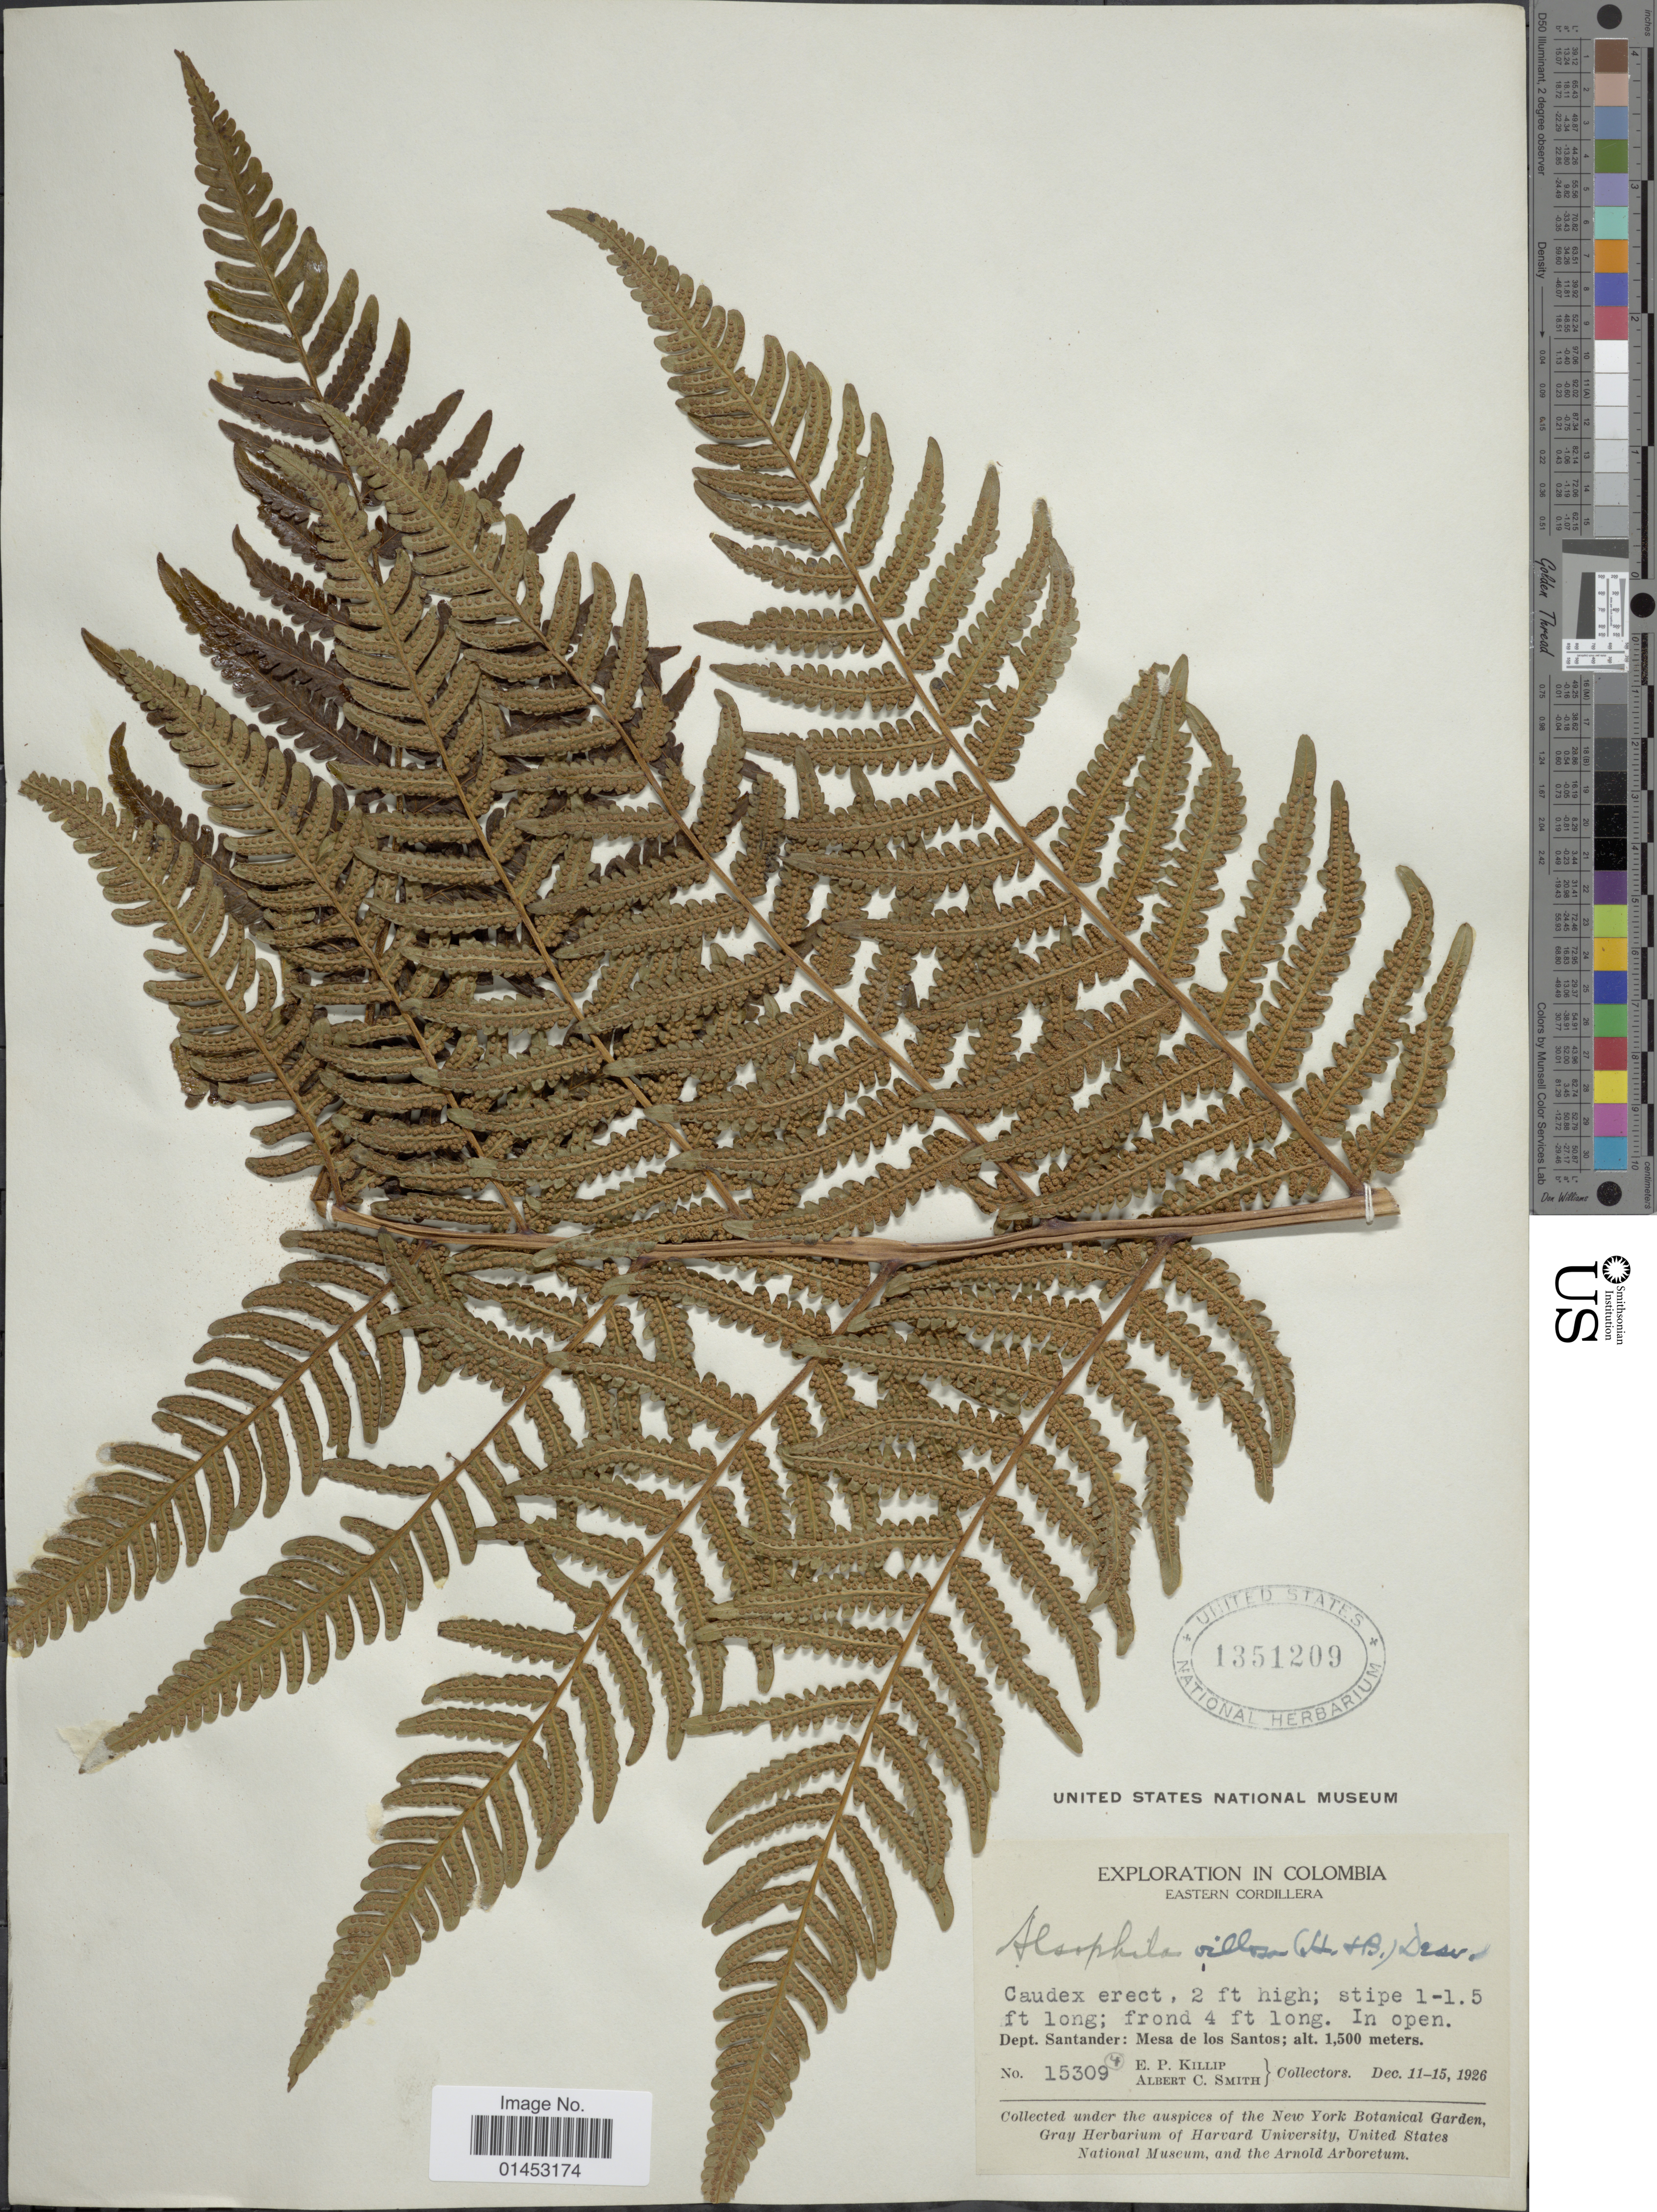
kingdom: Plantae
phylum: Tracheophyta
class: Polypodiopsida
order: Cyatheales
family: Cyatheaceae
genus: Cyathea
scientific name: Cyathea villosa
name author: Humb. & Bonpl. ex Willd.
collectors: E. P. Killip & A. C. Smith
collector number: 15309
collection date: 1926-12-11/1926-12-15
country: Colombia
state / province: Santander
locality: Eastern Cordillera, Dept. Santander: Mesa de los Santos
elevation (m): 1500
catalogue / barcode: US 1351209